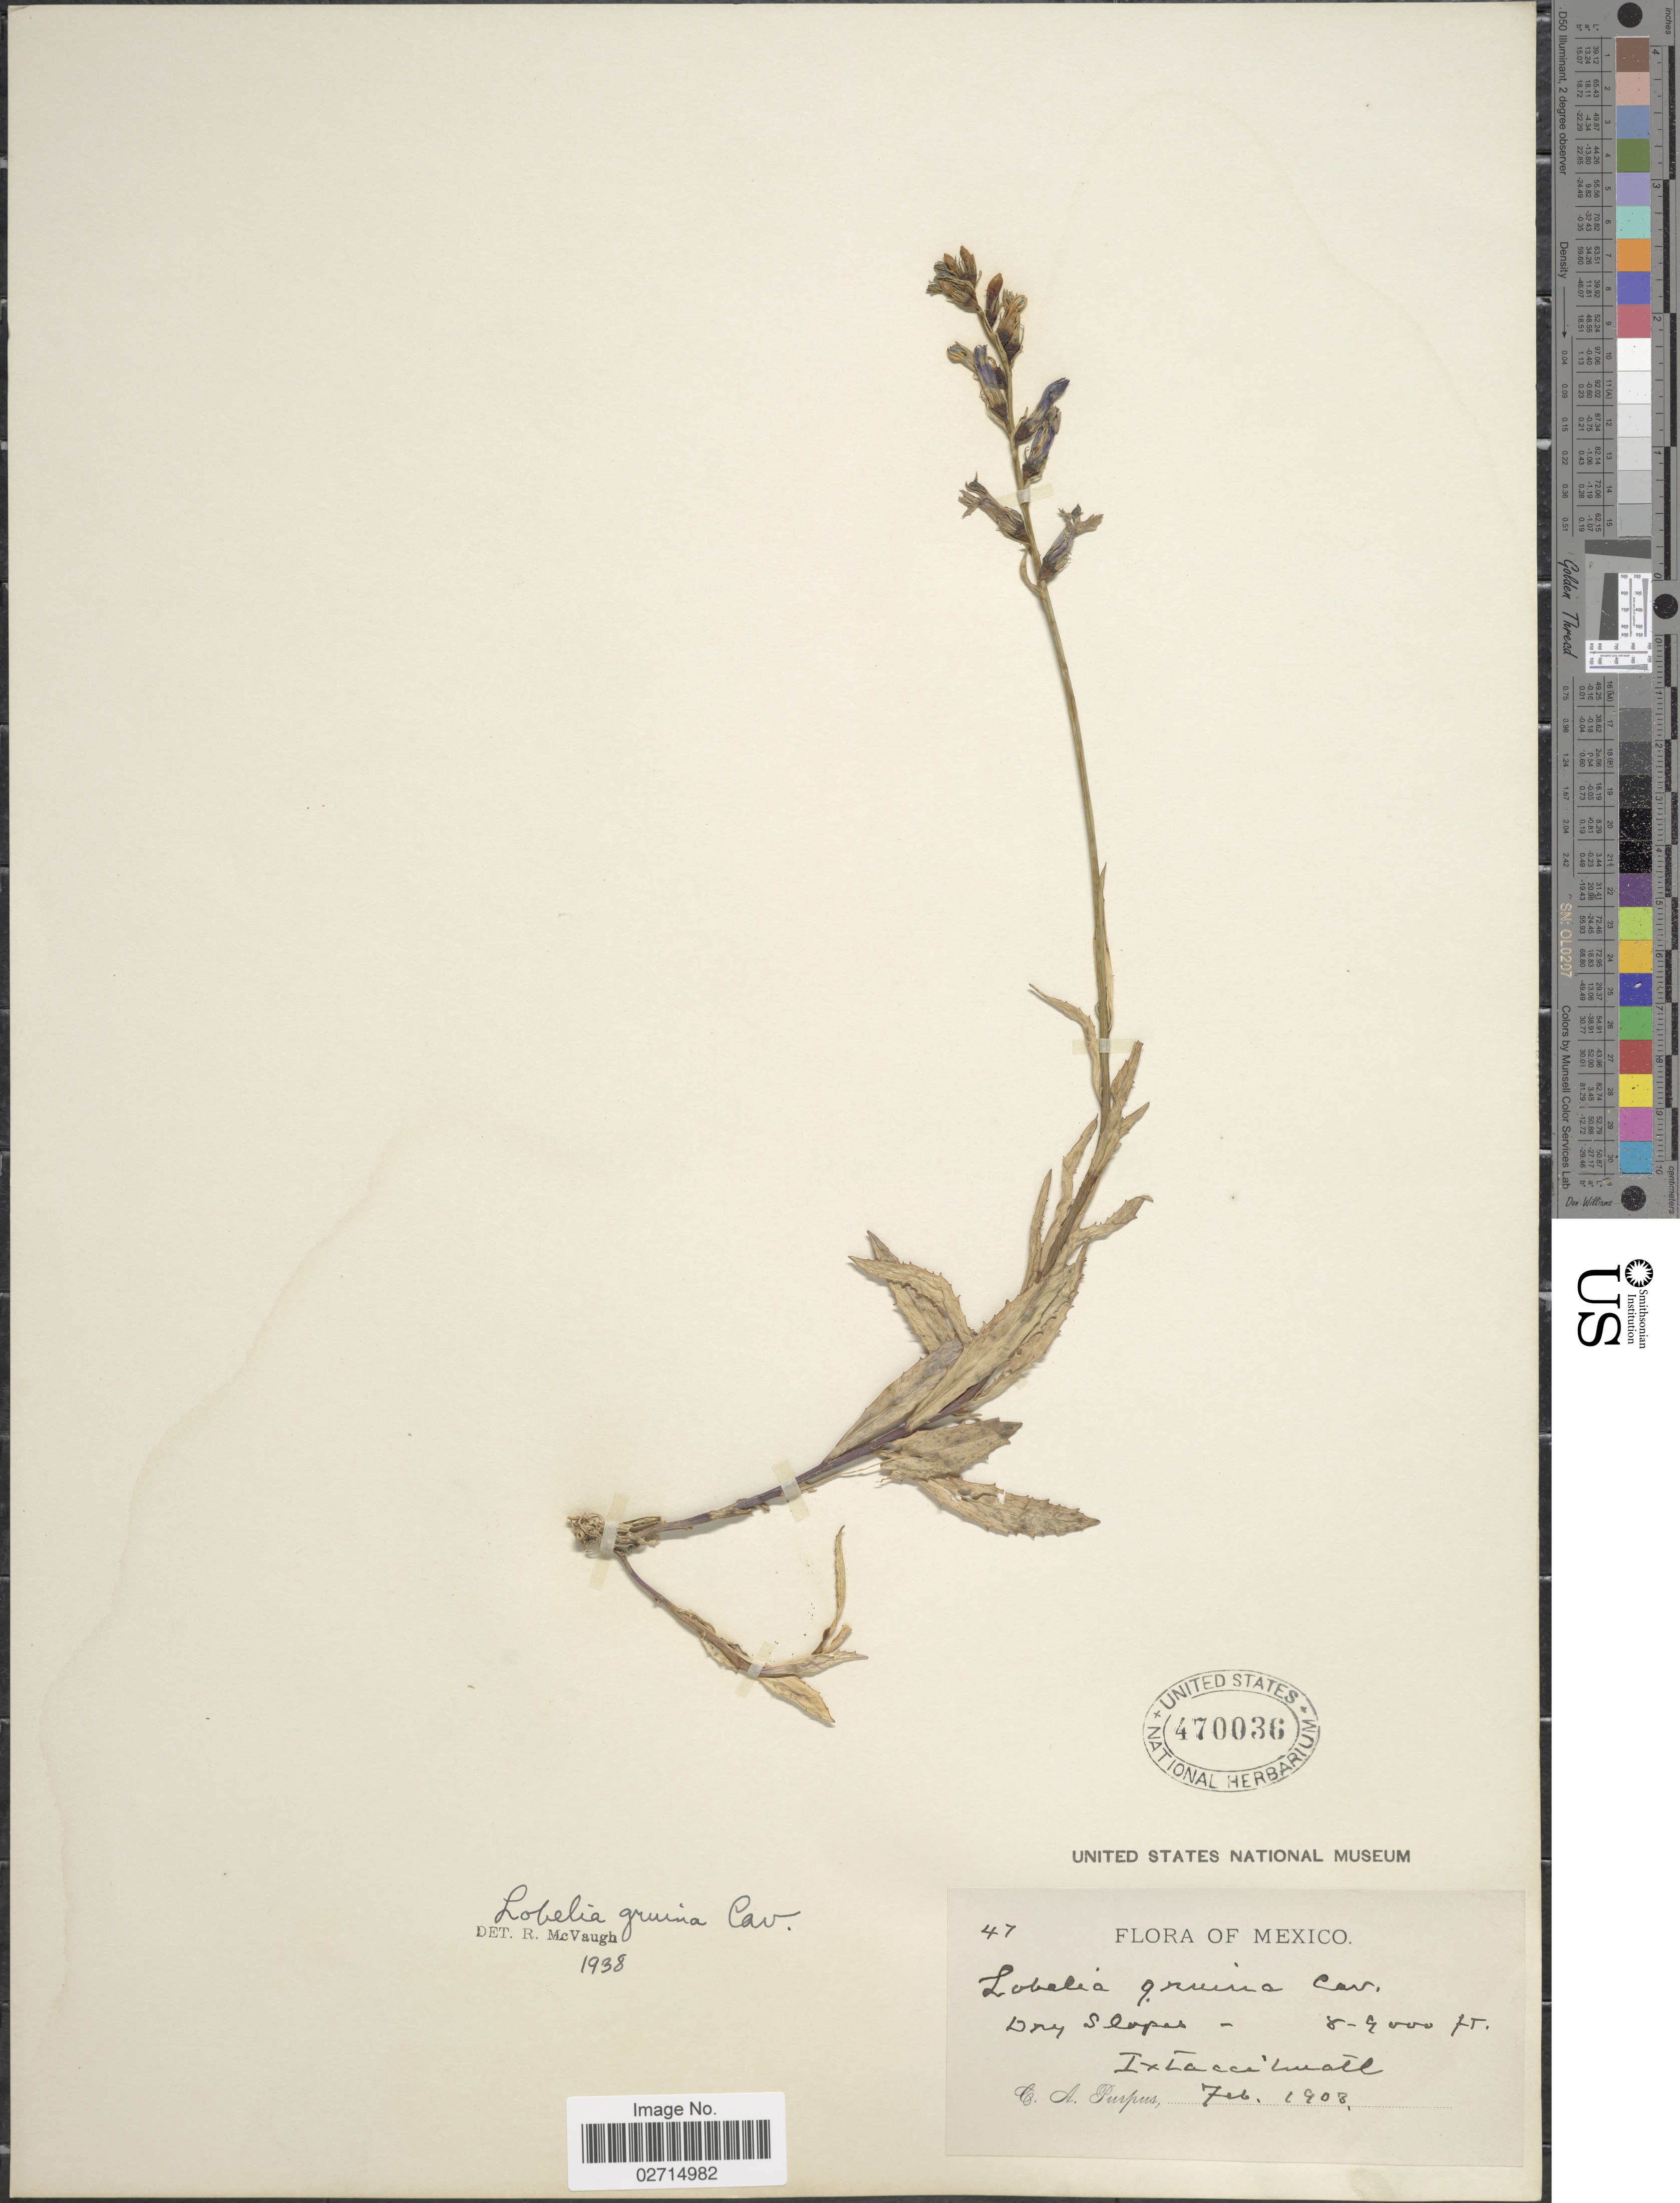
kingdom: Plantae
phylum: Tracheophyta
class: Magnoliopsida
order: Asterales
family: Campanulaceae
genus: Lobelia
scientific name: Lobelia gruina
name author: Cav.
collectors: C. A. Purpus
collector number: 47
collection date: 1903-02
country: Mexico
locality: Iztaccihuatl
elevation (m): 2438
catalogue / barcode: US 470036